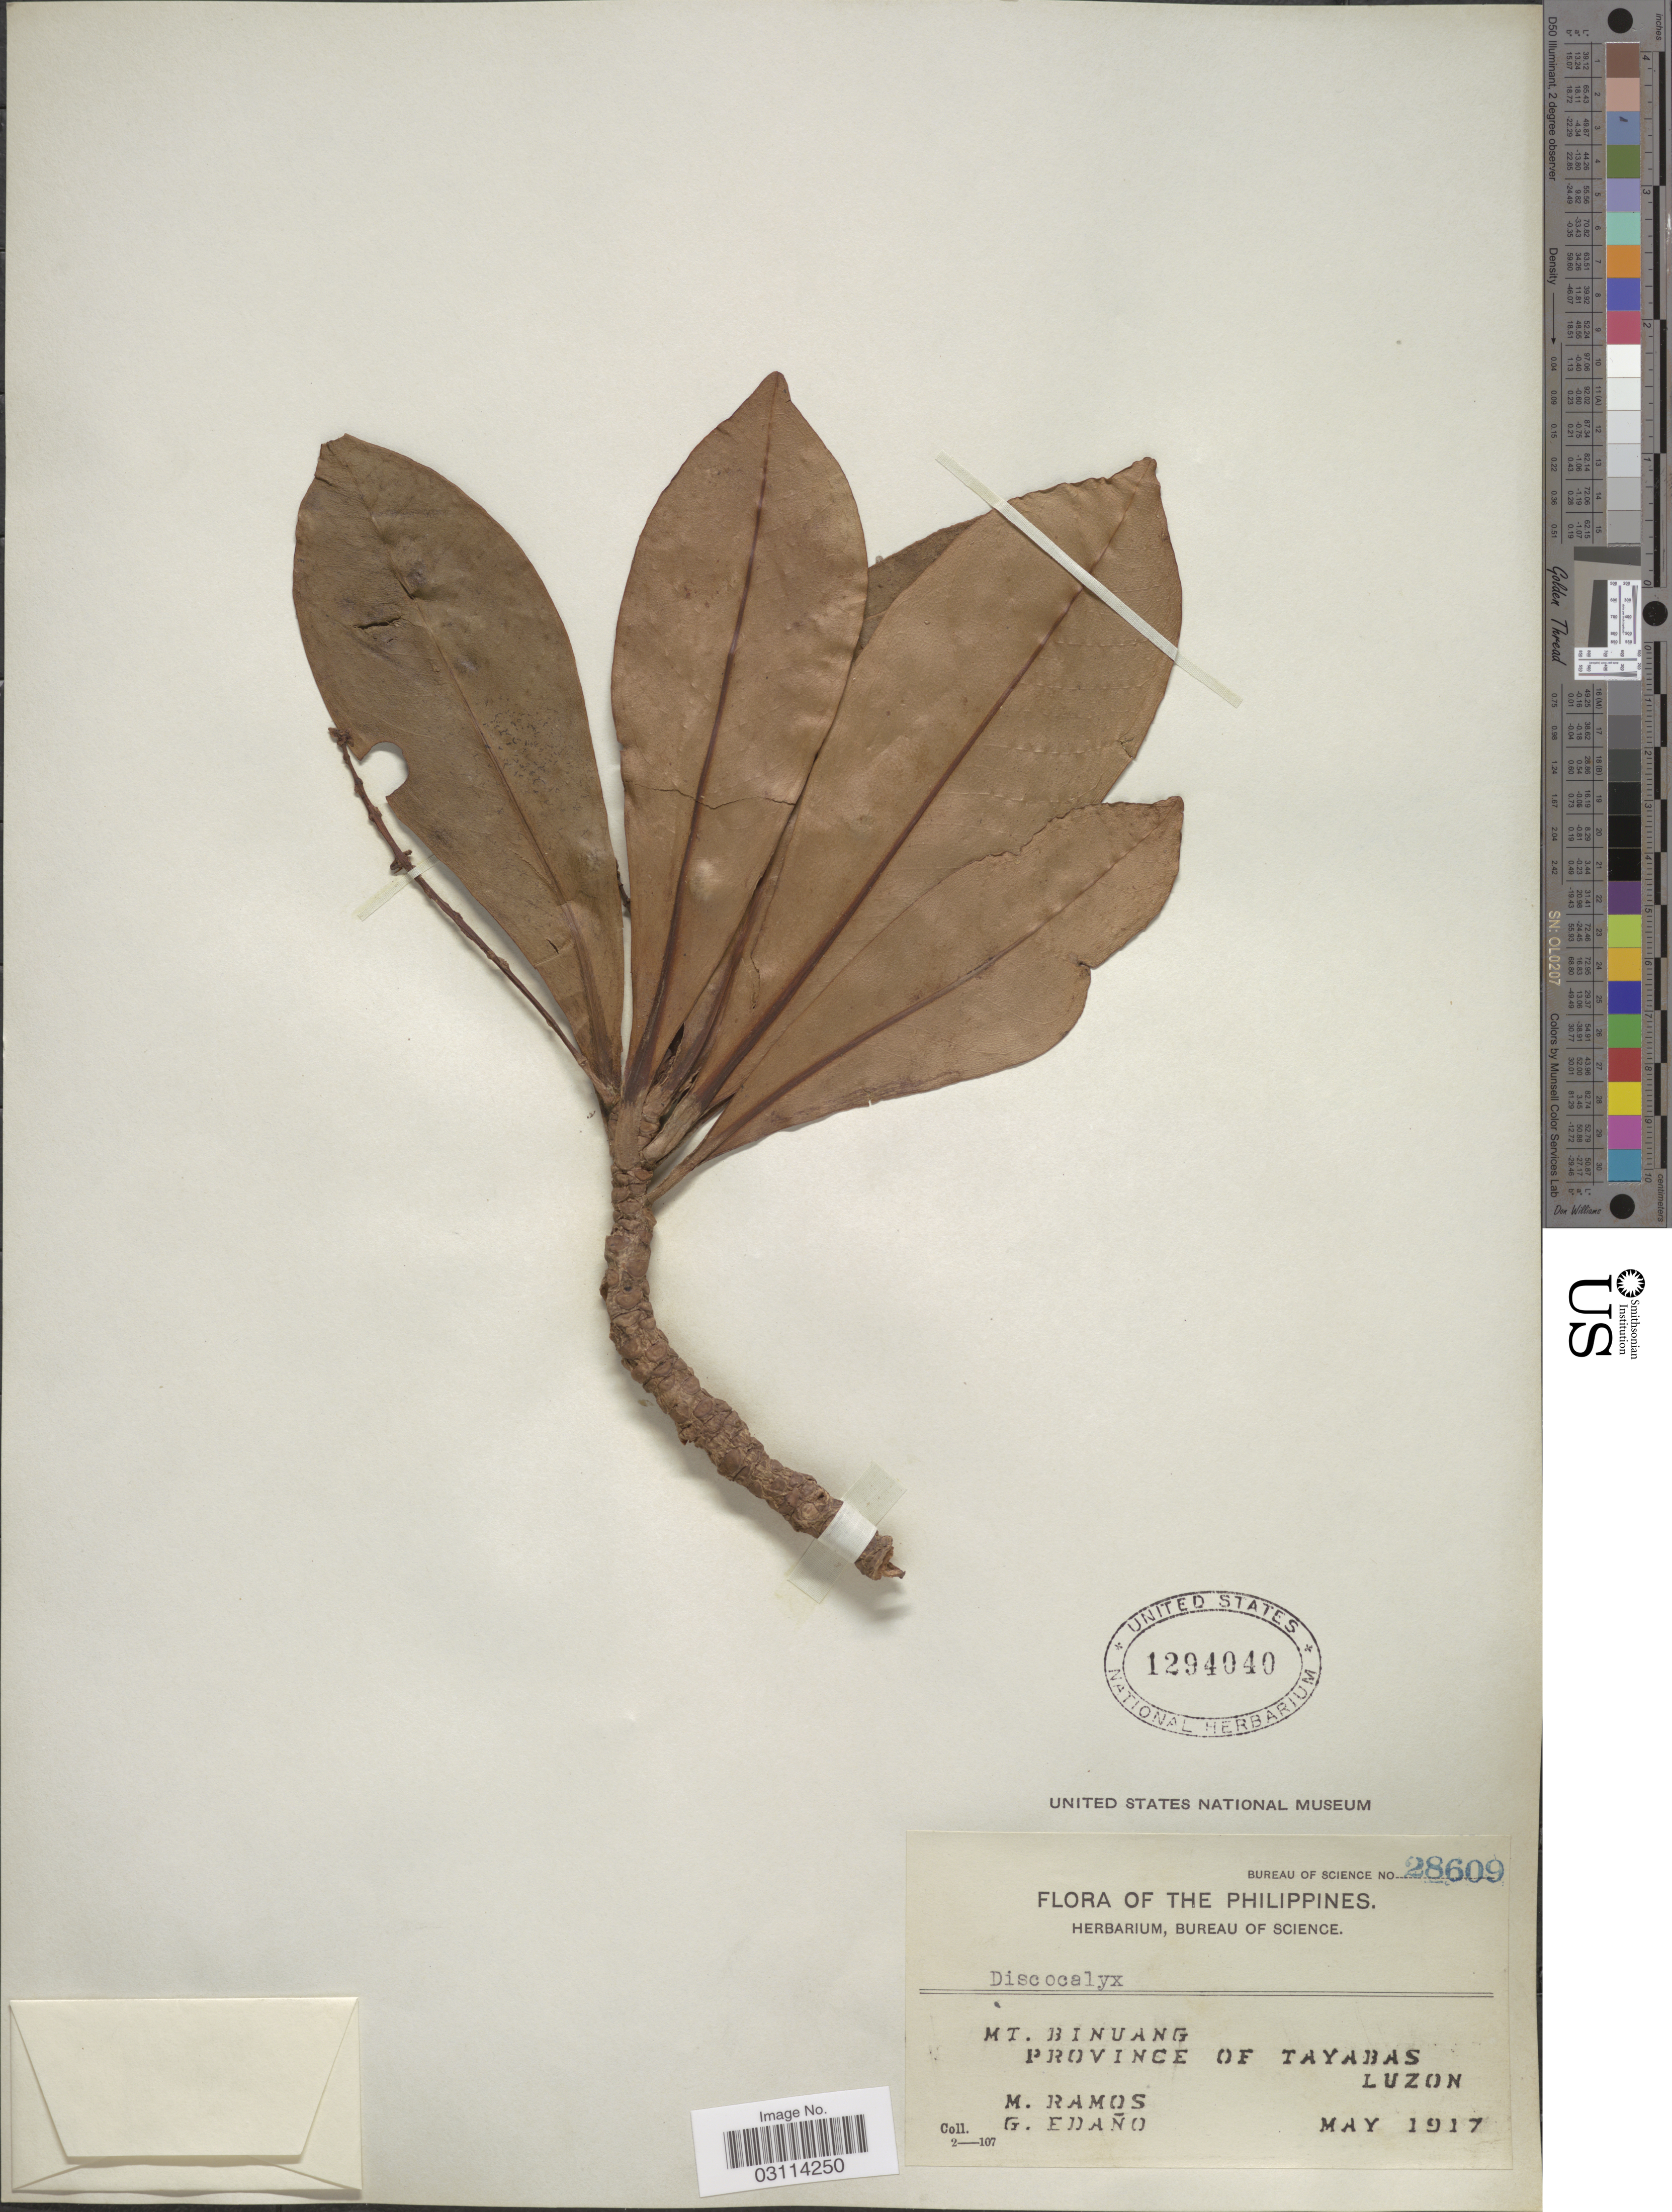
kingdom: Plantae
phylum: Tracheophyta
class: Magnoliopsida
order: Ericales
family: Primulaceae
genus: Discocalyx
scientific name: Discocalyx sp.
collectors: M. Ramos & G. Edaño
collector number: Bureau of Science 28609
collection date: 1917-05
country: Philippines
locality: Mt. Binuang, Province of Tayabas, Luzon.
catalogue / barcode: US 1294040